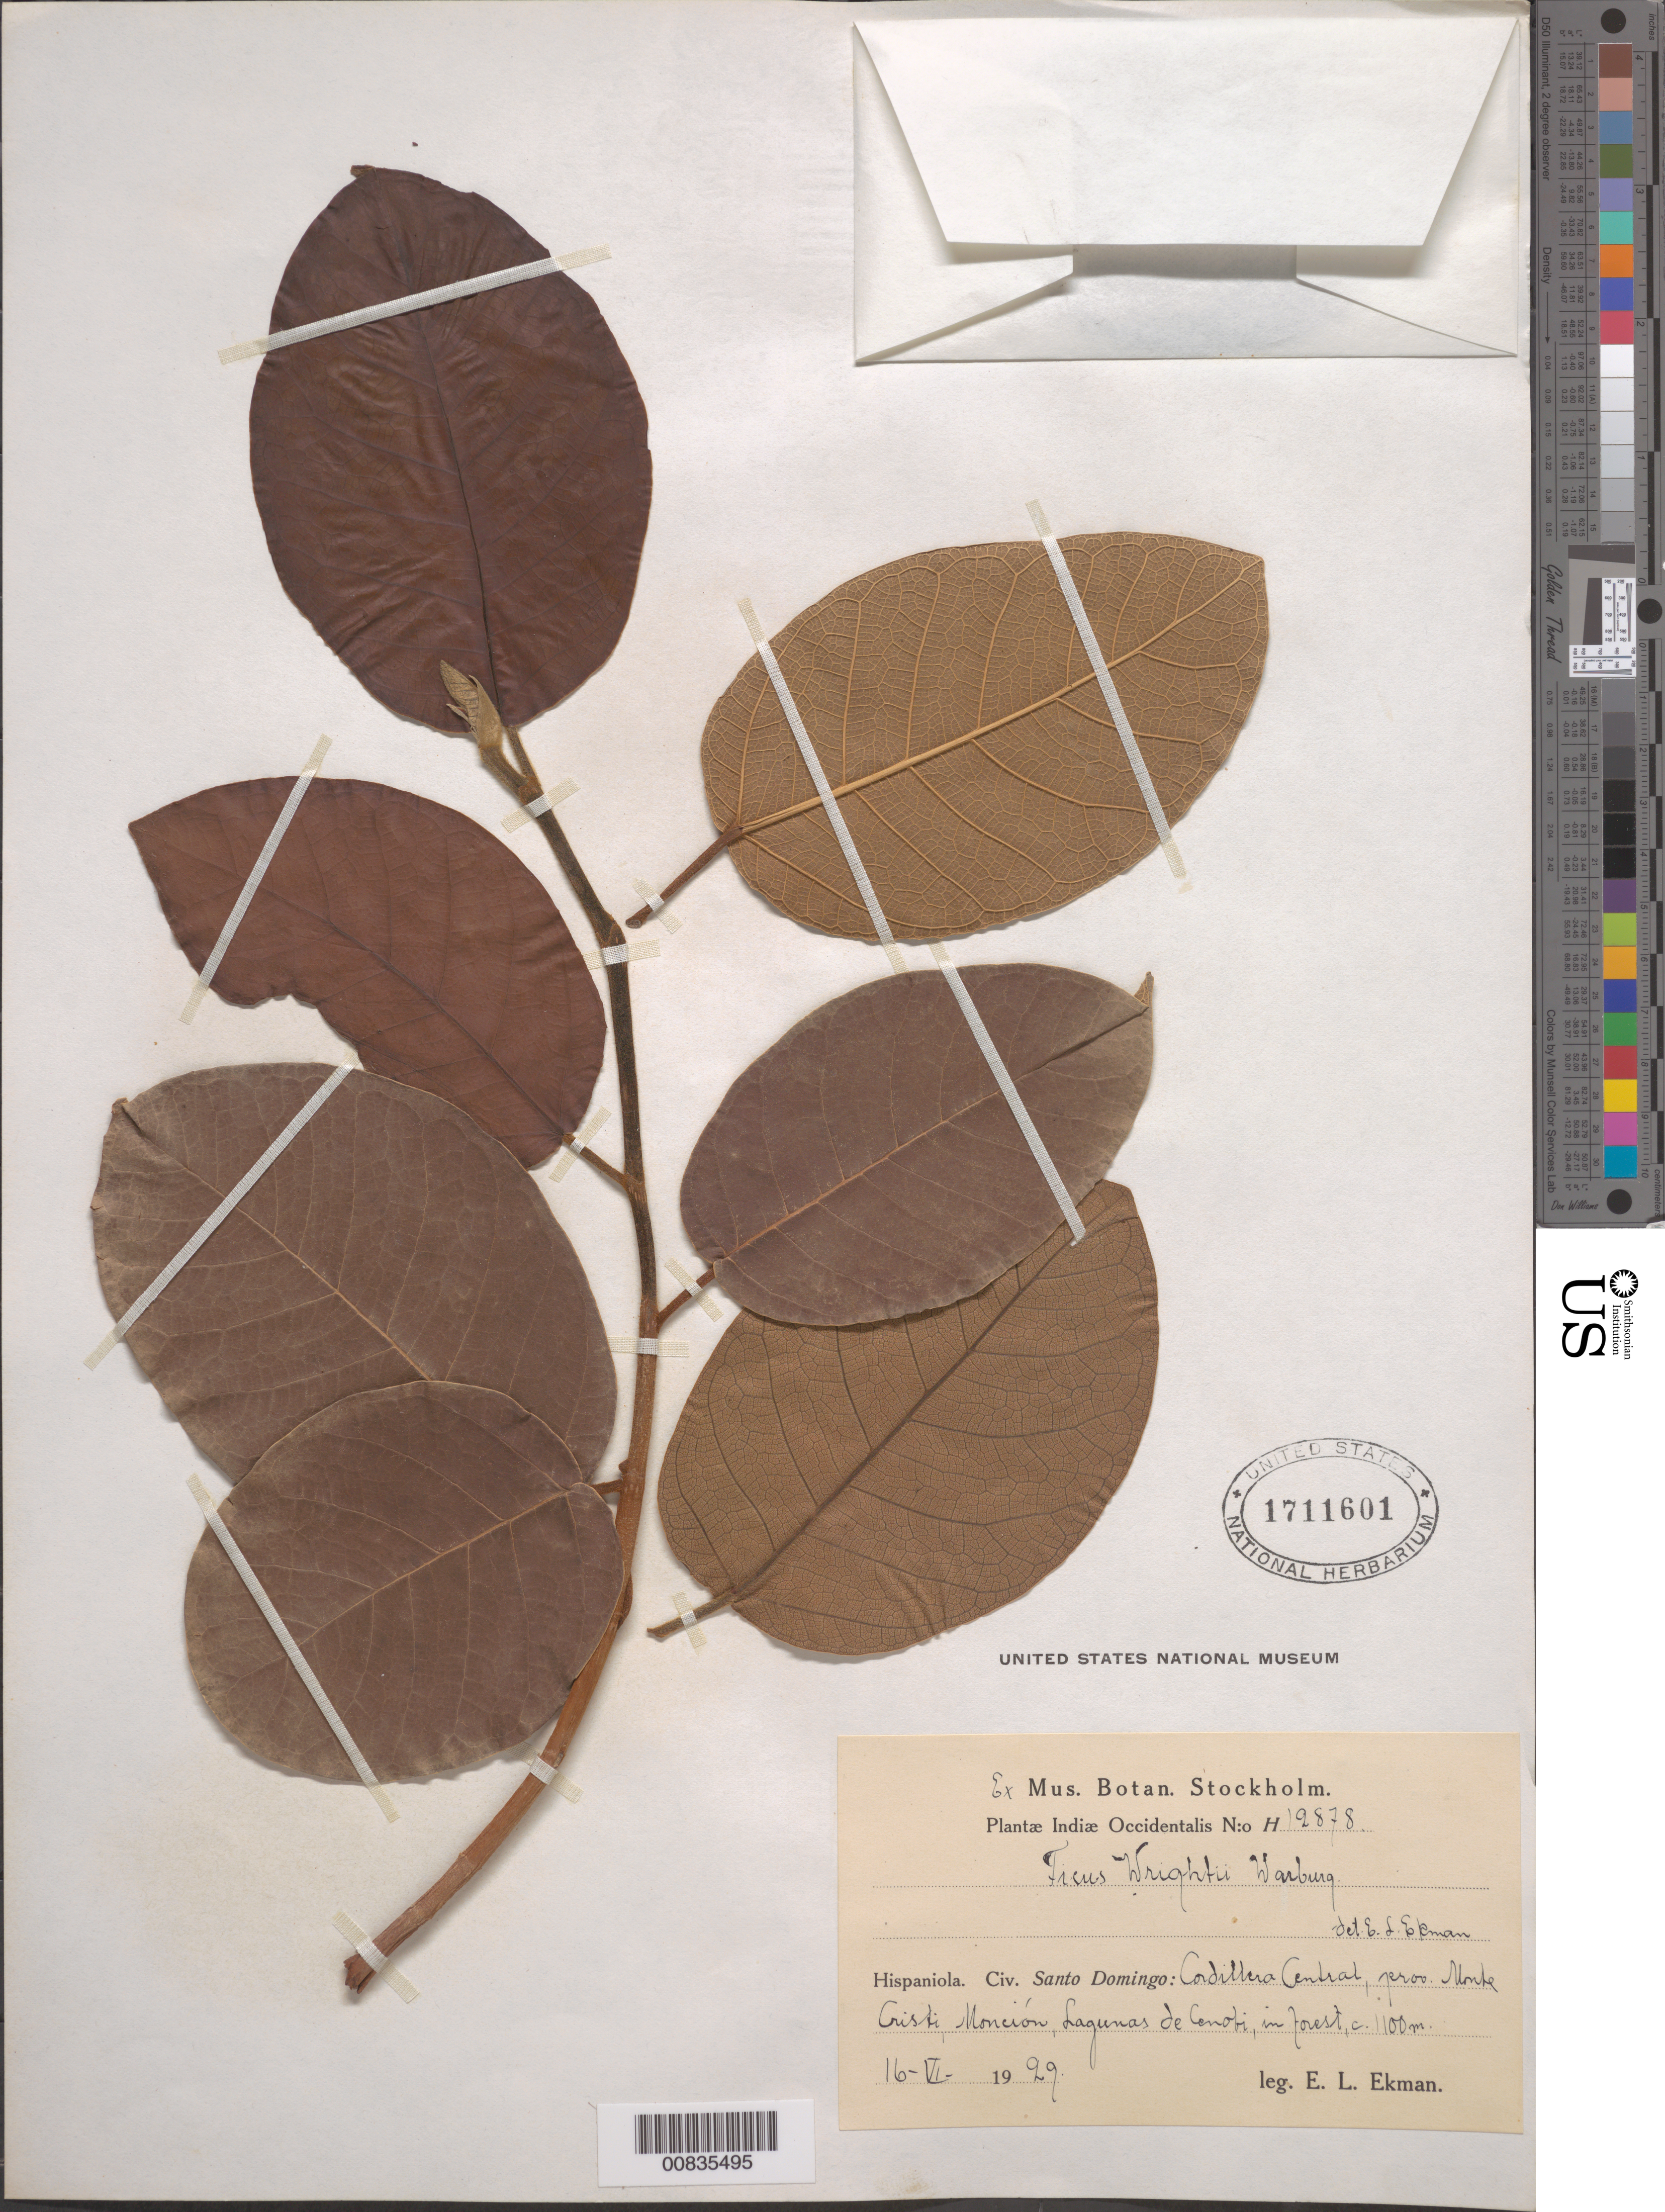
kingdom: Plantae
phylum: Tracheophyta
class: Magnoliopsida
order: Rosales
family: Moraceae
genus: Ficus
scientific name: Ficus wrightii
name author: Warb.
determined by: Ekman, E. L.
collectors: E. L. Ekman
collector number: H 12878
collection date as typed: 16 Jun 1929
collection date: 1929-06-16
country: Dominican Republic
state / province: Monte Cristi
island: Hispaniola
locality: Cordillera Central, Monción, Lagunas de Cenobi.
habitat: In forest.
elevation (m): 1100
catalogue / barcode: US 1711601